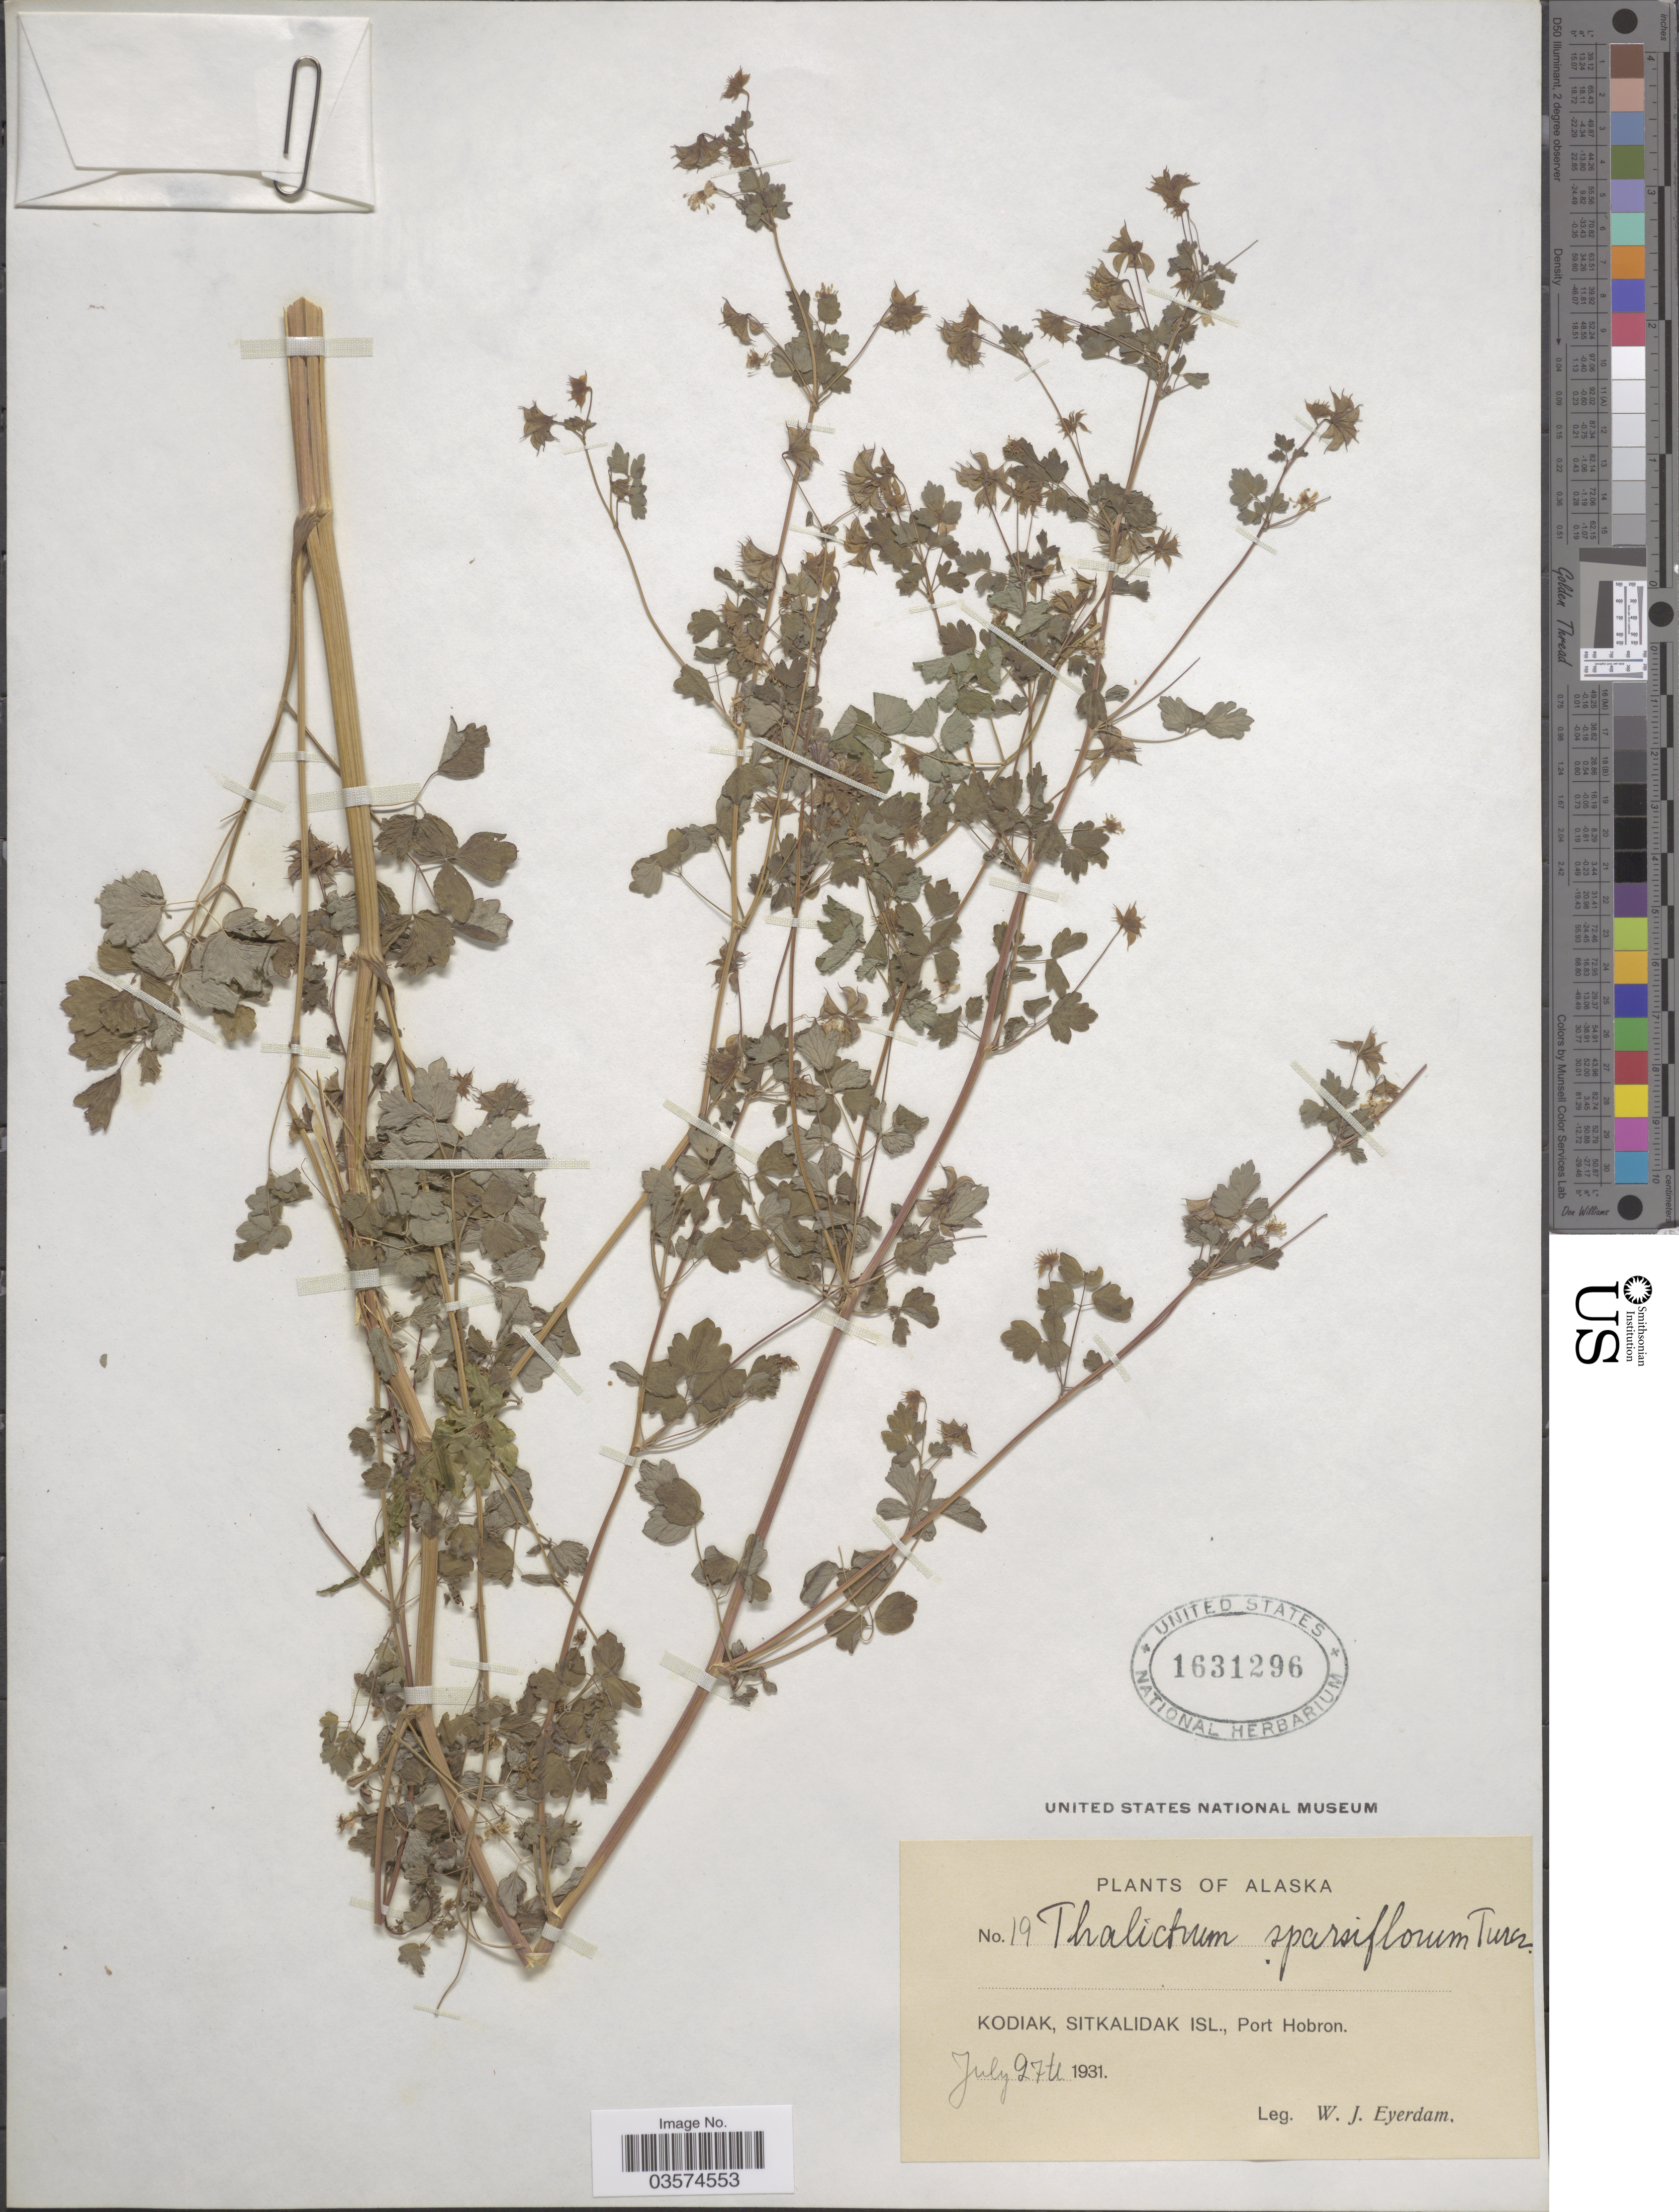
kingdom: Plantae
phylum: Tracheophyta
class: Magnoliopsida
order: Ranunculales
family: Ranunculaceae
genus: Thalictrum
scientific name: Thalictrum sparsiflorum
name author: Turcz. ex Fisch. & C.A. Mey.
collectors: W. J. Eyerdam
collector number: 19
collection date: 1931-07-27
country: United States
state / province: Alaska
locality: Kodiak, Sitkalidak Isl., Port Hobron.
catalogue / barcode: US 1631296